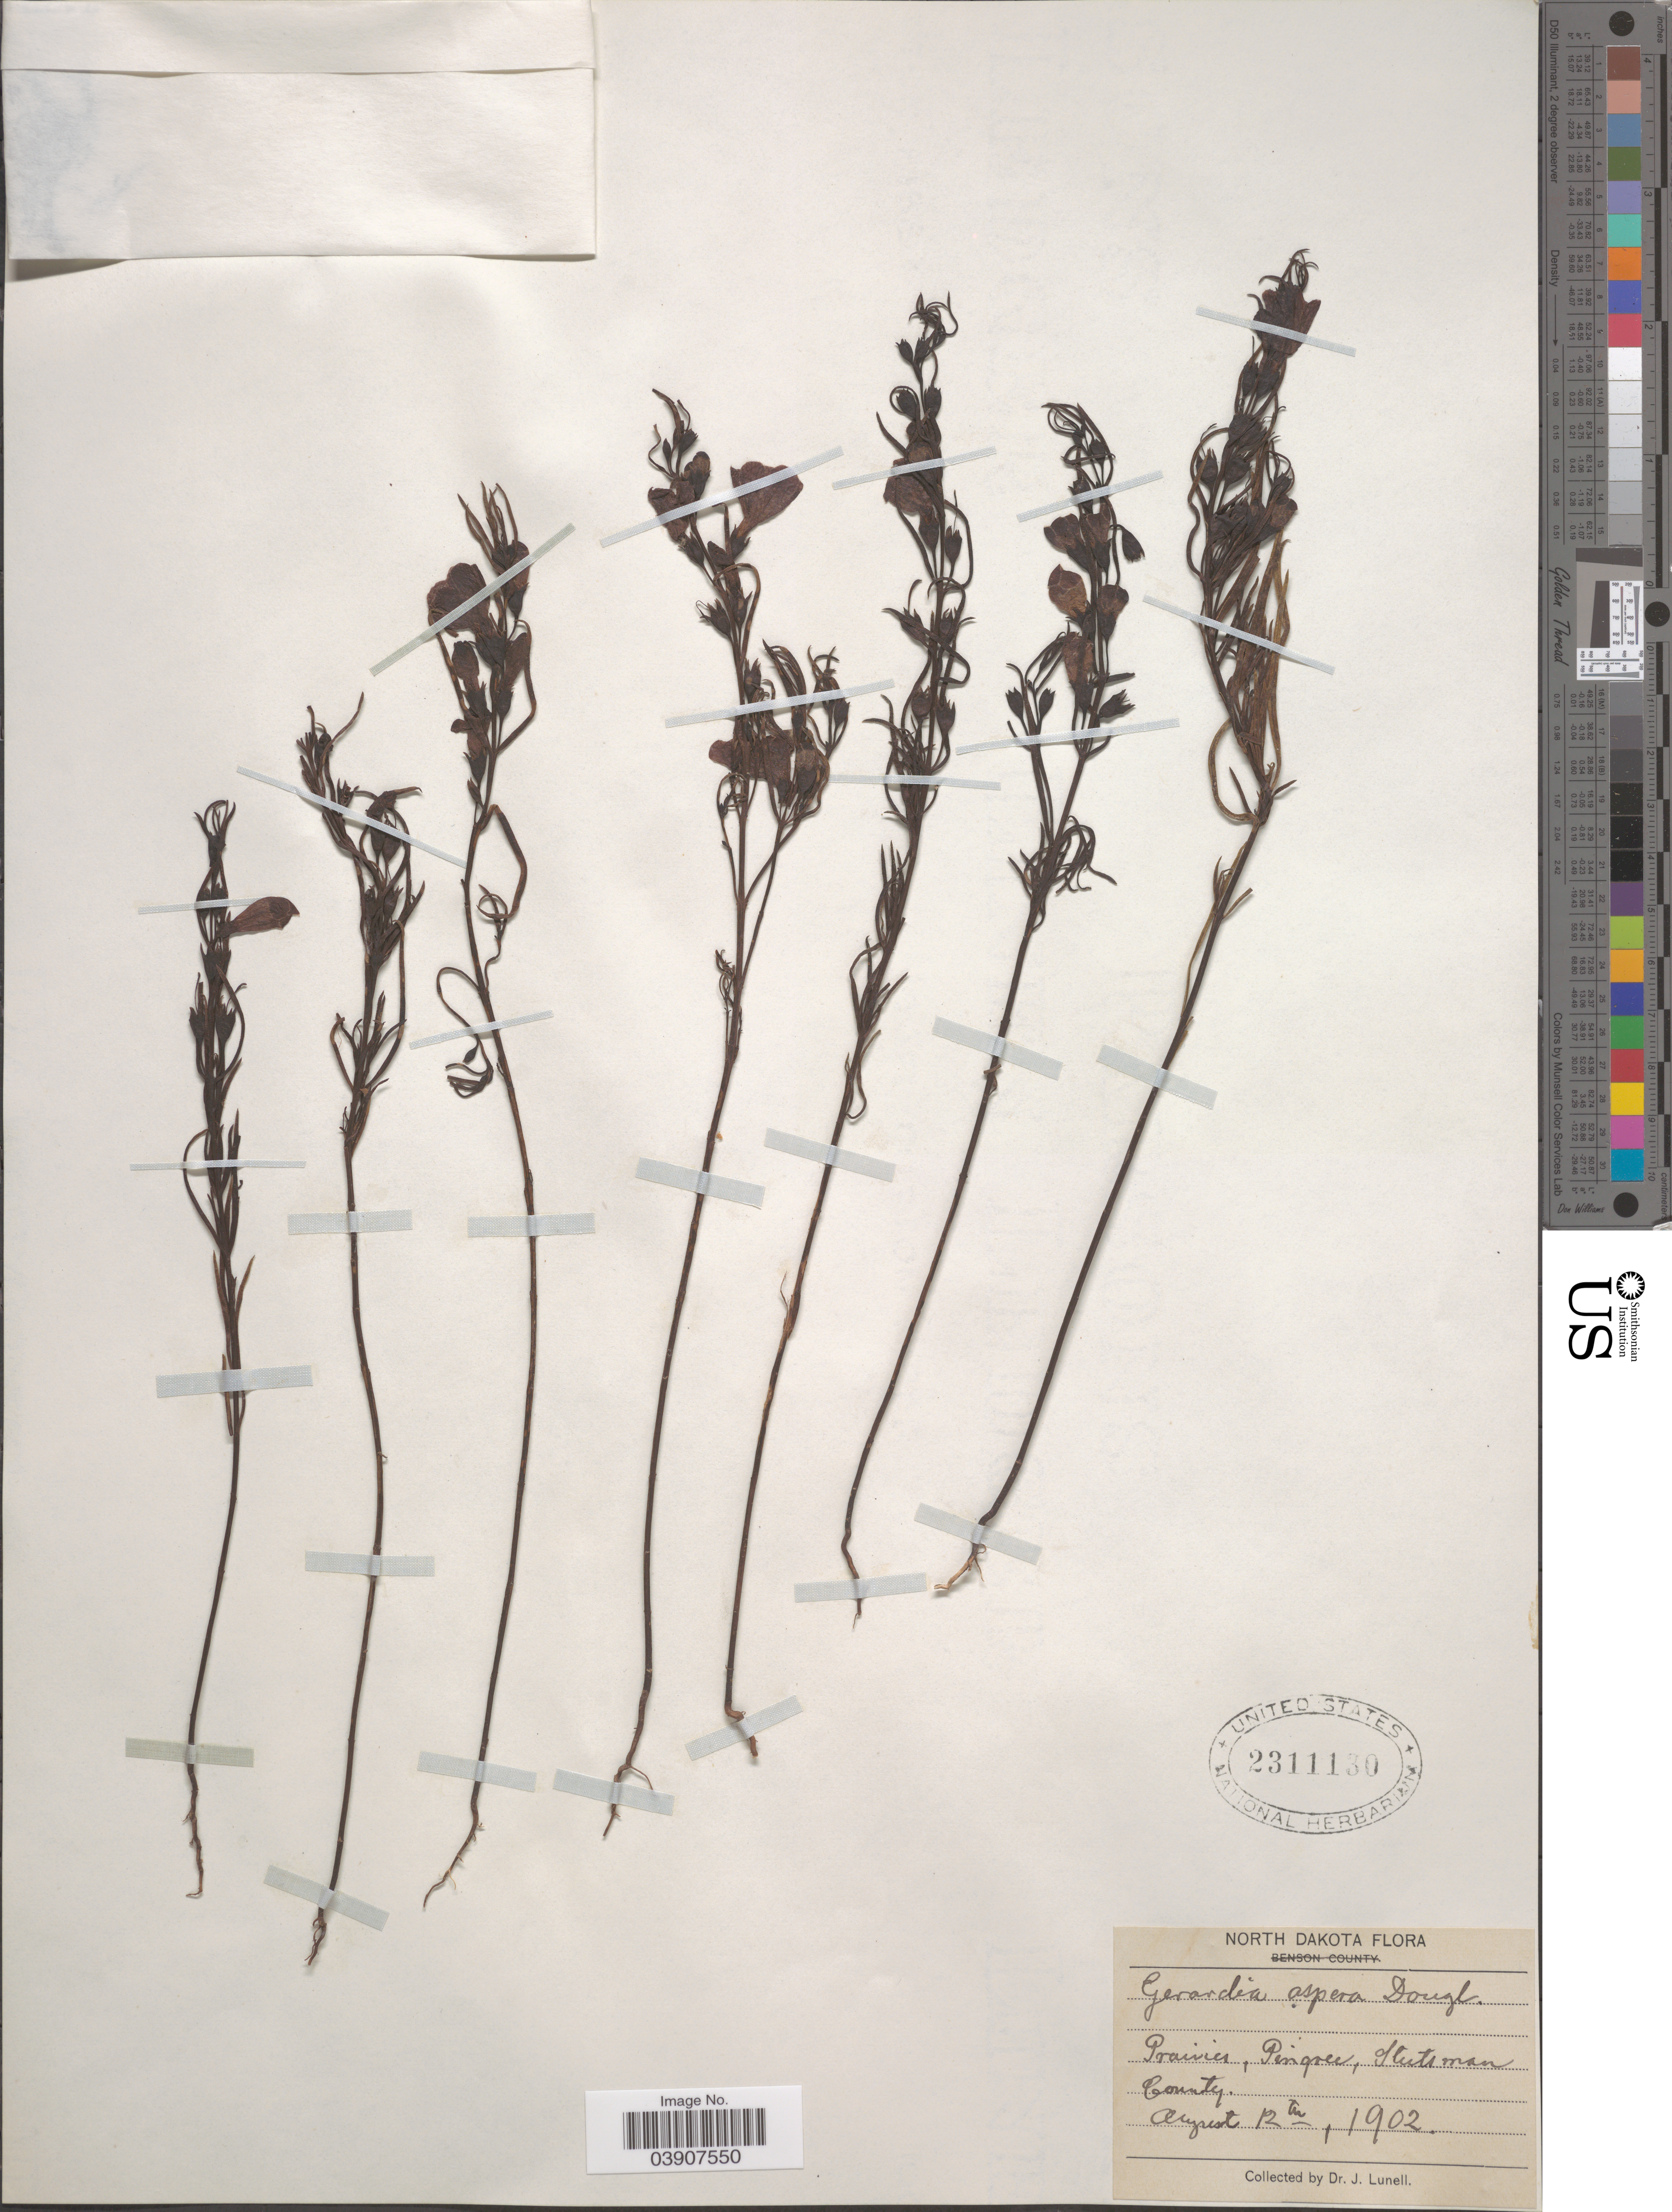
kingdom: Plantae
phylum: Tracheophyta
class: Magnoliopsida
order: Lamiales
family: Orobanchaceae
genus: Agalinis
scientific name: Agalinis aspera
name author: (Douglas ex Benth.) Britton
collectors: J. Lunell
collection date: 1902-08-12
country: United States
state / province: North Dakota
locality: Prairies, Pingree, Stutsman County.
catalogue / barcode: US 2311130